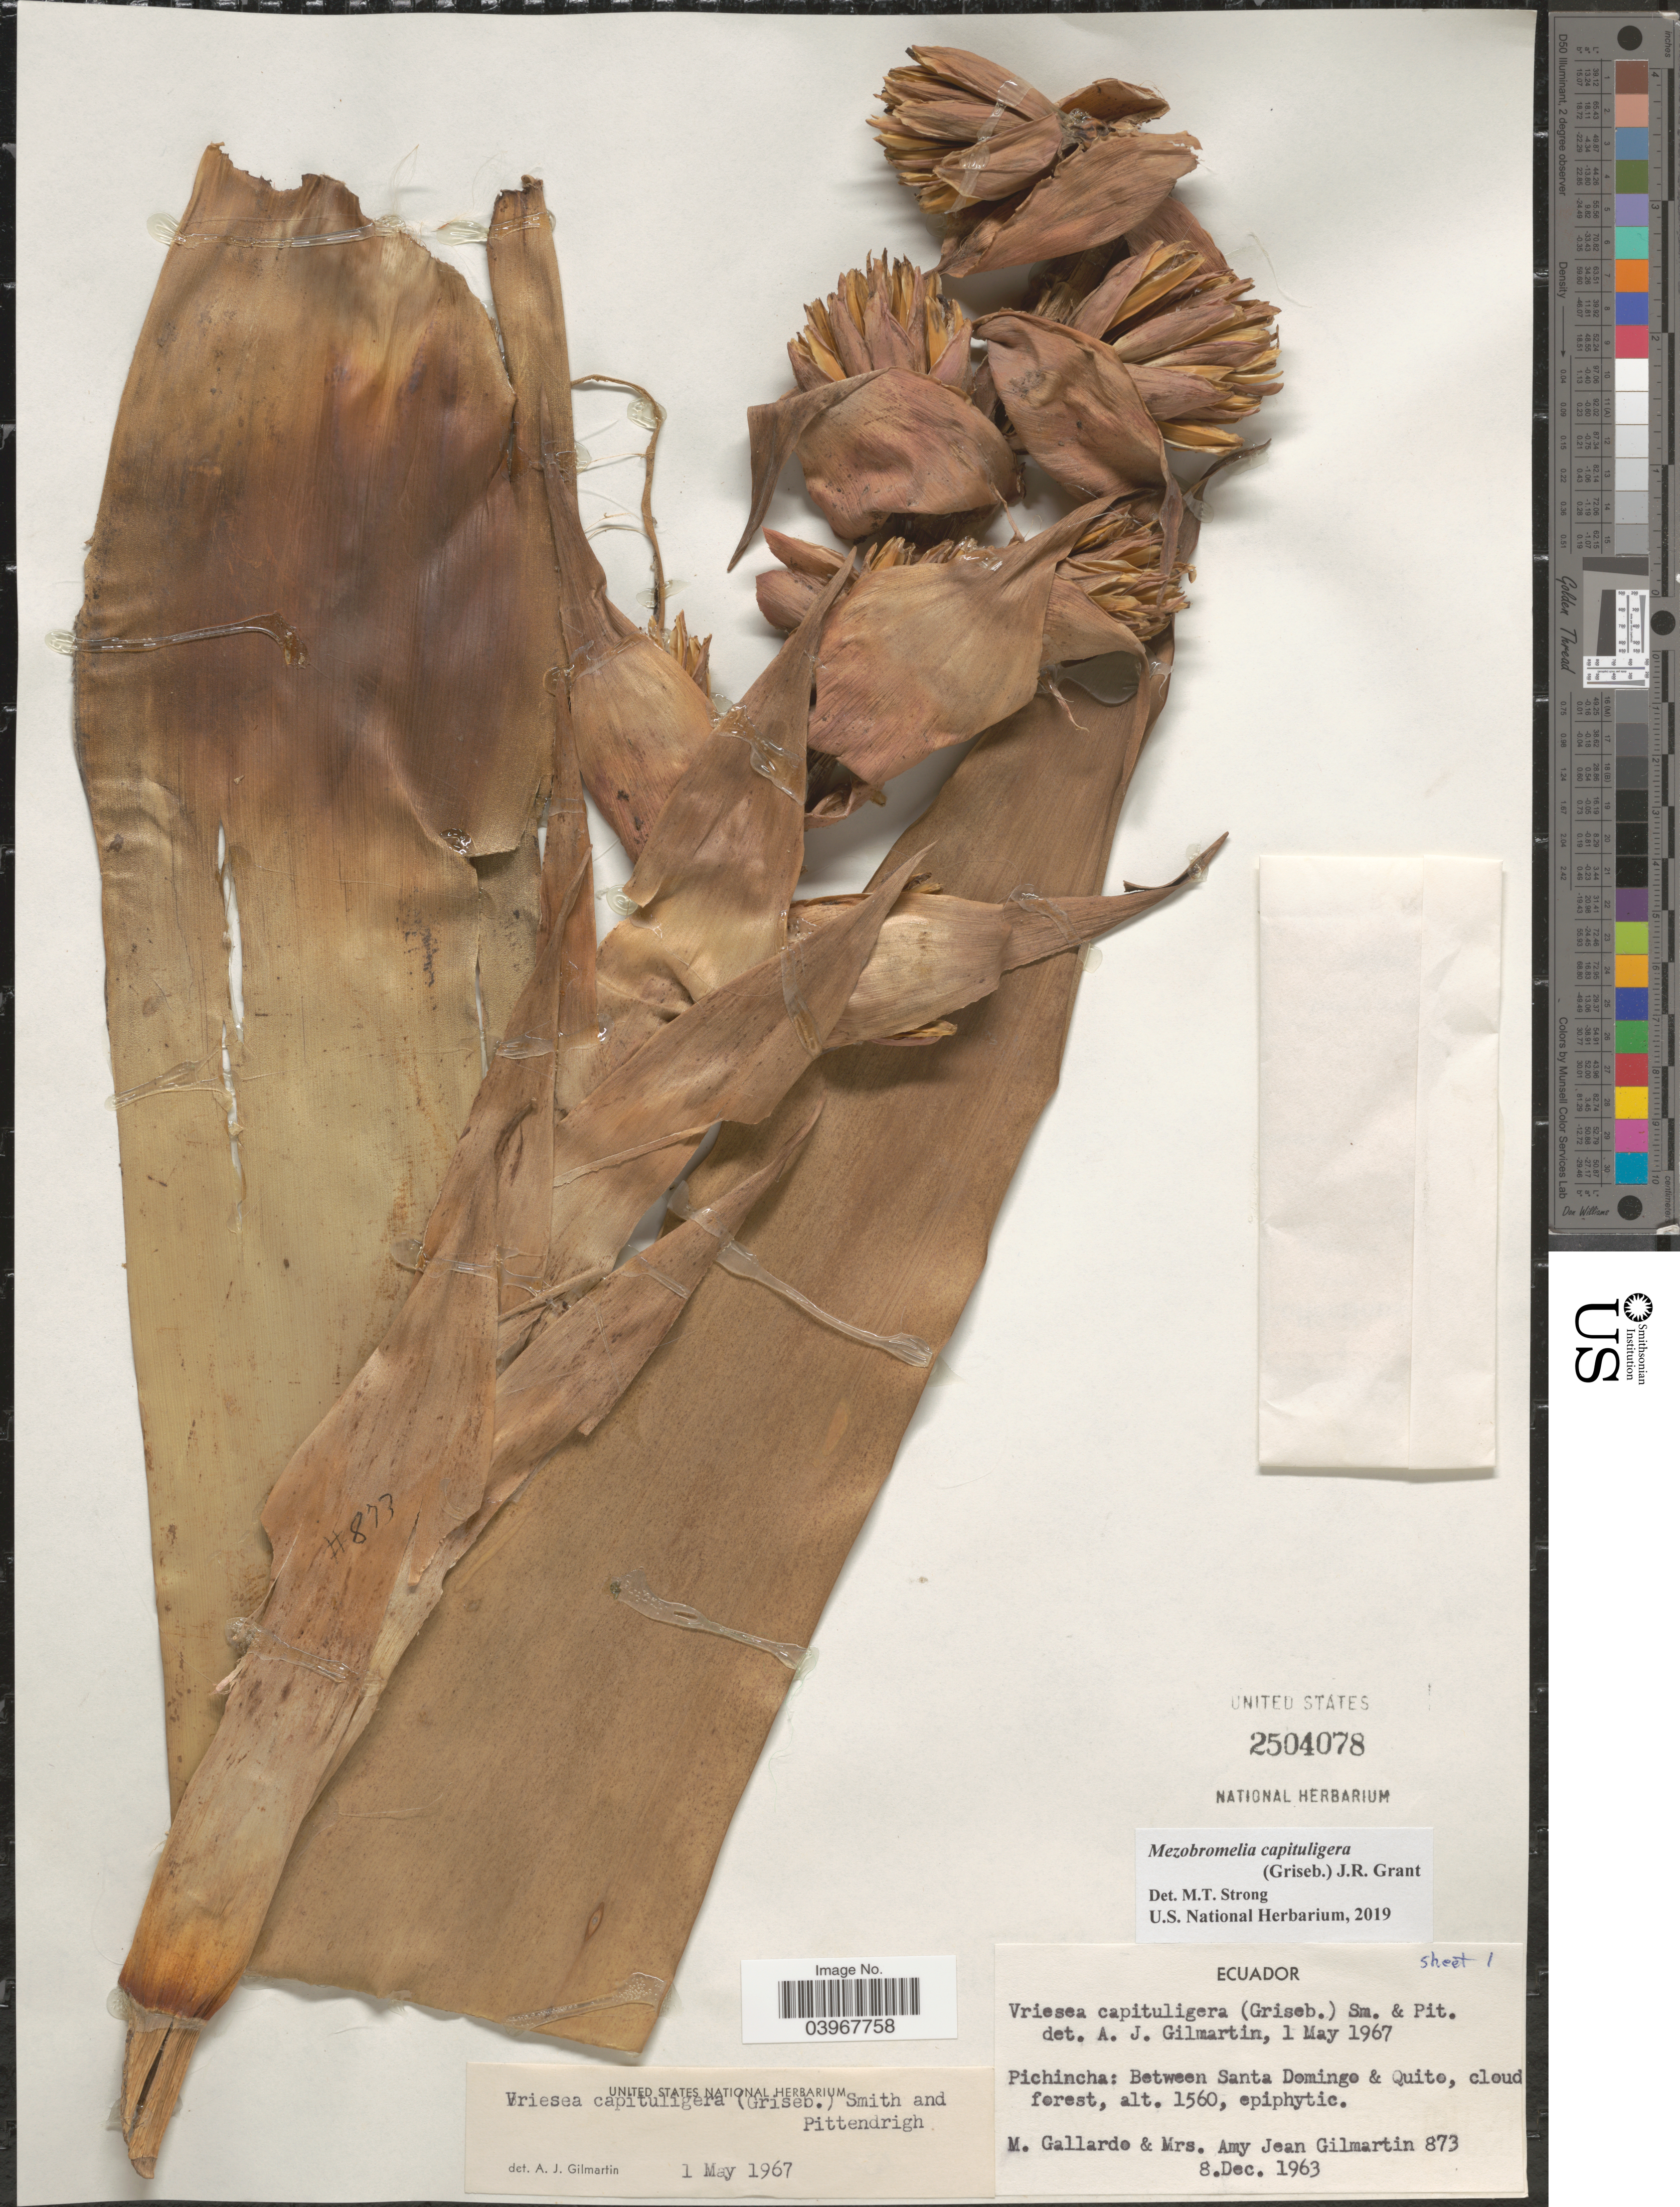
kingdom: Plantae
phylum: Tracheophyta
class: Liliopsida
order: Poales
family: Bromeliaceae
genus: Mezobromelia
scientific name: Mezobromelia capituligera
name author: (Griseb.) J.R. Grant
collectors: M. Gallardo & A. Gilmartin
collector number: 873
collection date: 1963-12-08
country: Ecuador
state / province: Pichincha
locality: Between Santa Domingo & Quito.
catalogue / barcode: US 2504078